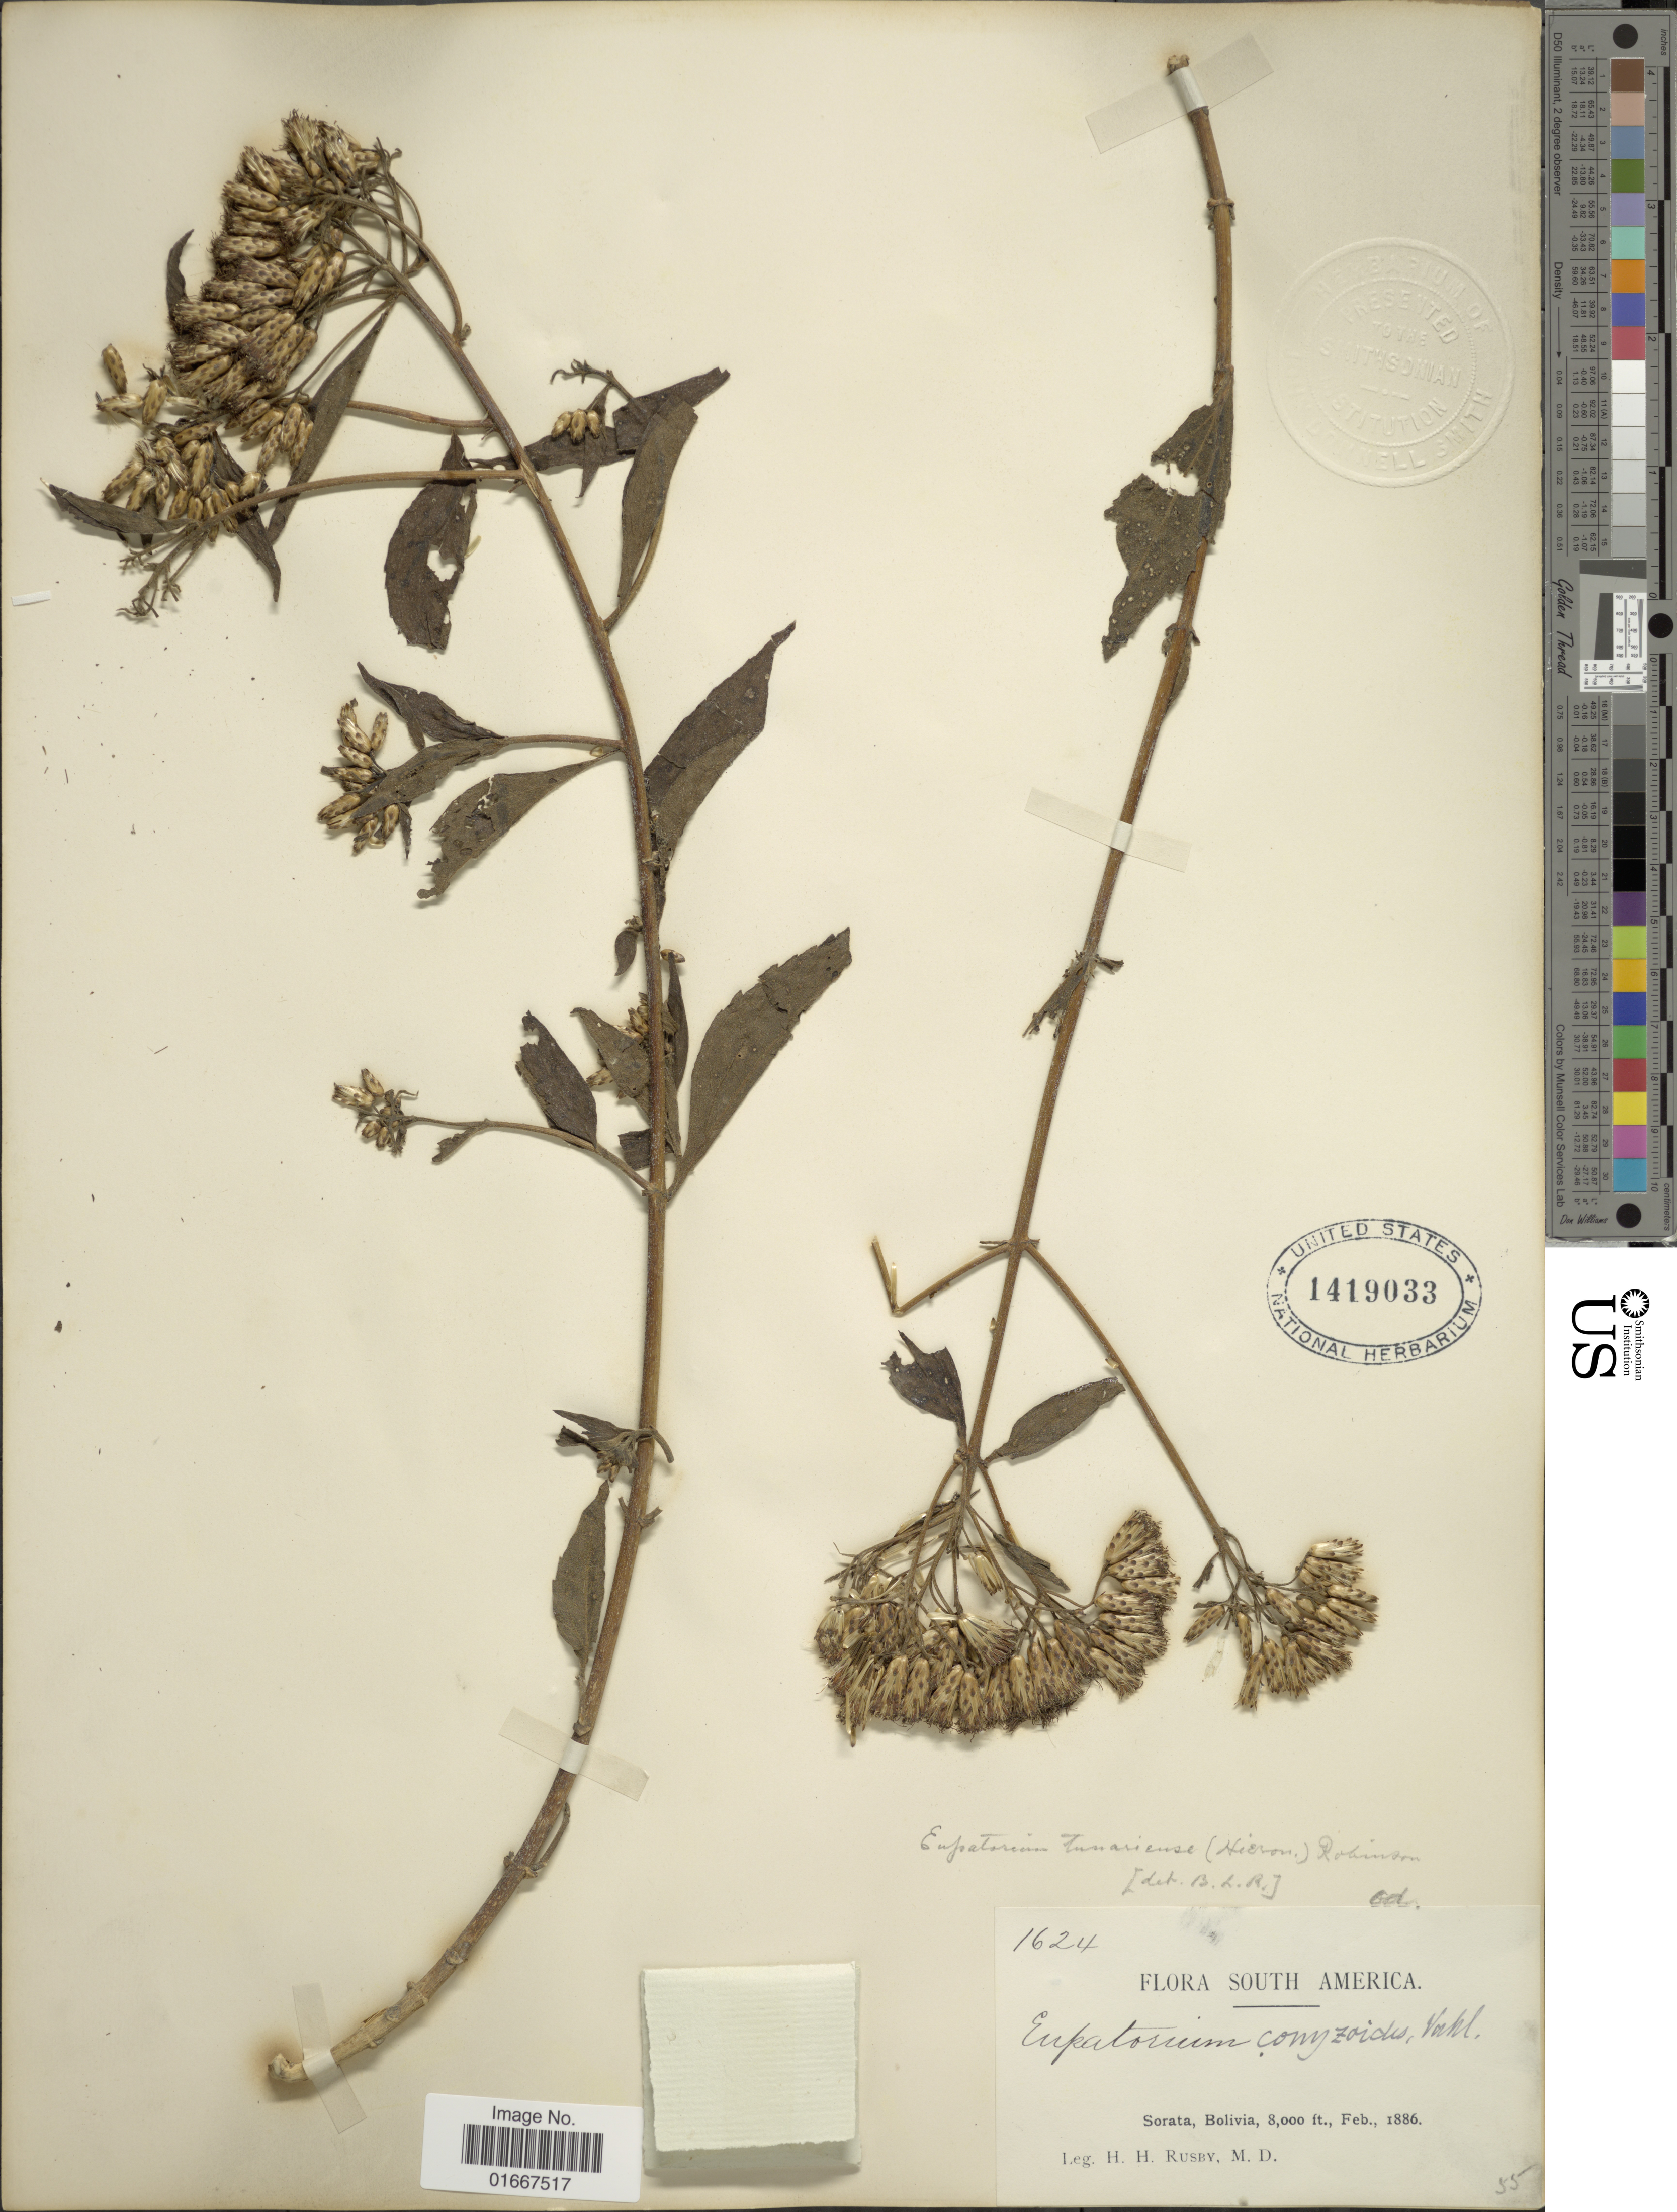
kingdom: Plantae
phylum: Tracheophyta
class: Magnoliopsida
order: Asterales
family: Asteraceae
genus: Chromolaena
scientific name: Chromolaena tunariensis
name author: (Hieron.) R.M. King & H. Rob.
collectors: H. H. Rusby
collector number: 1624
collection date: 1886-02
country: Bolivia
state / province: La Páz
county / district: Larecaja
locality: Sorata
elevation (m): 2438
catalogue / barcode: US 1419033